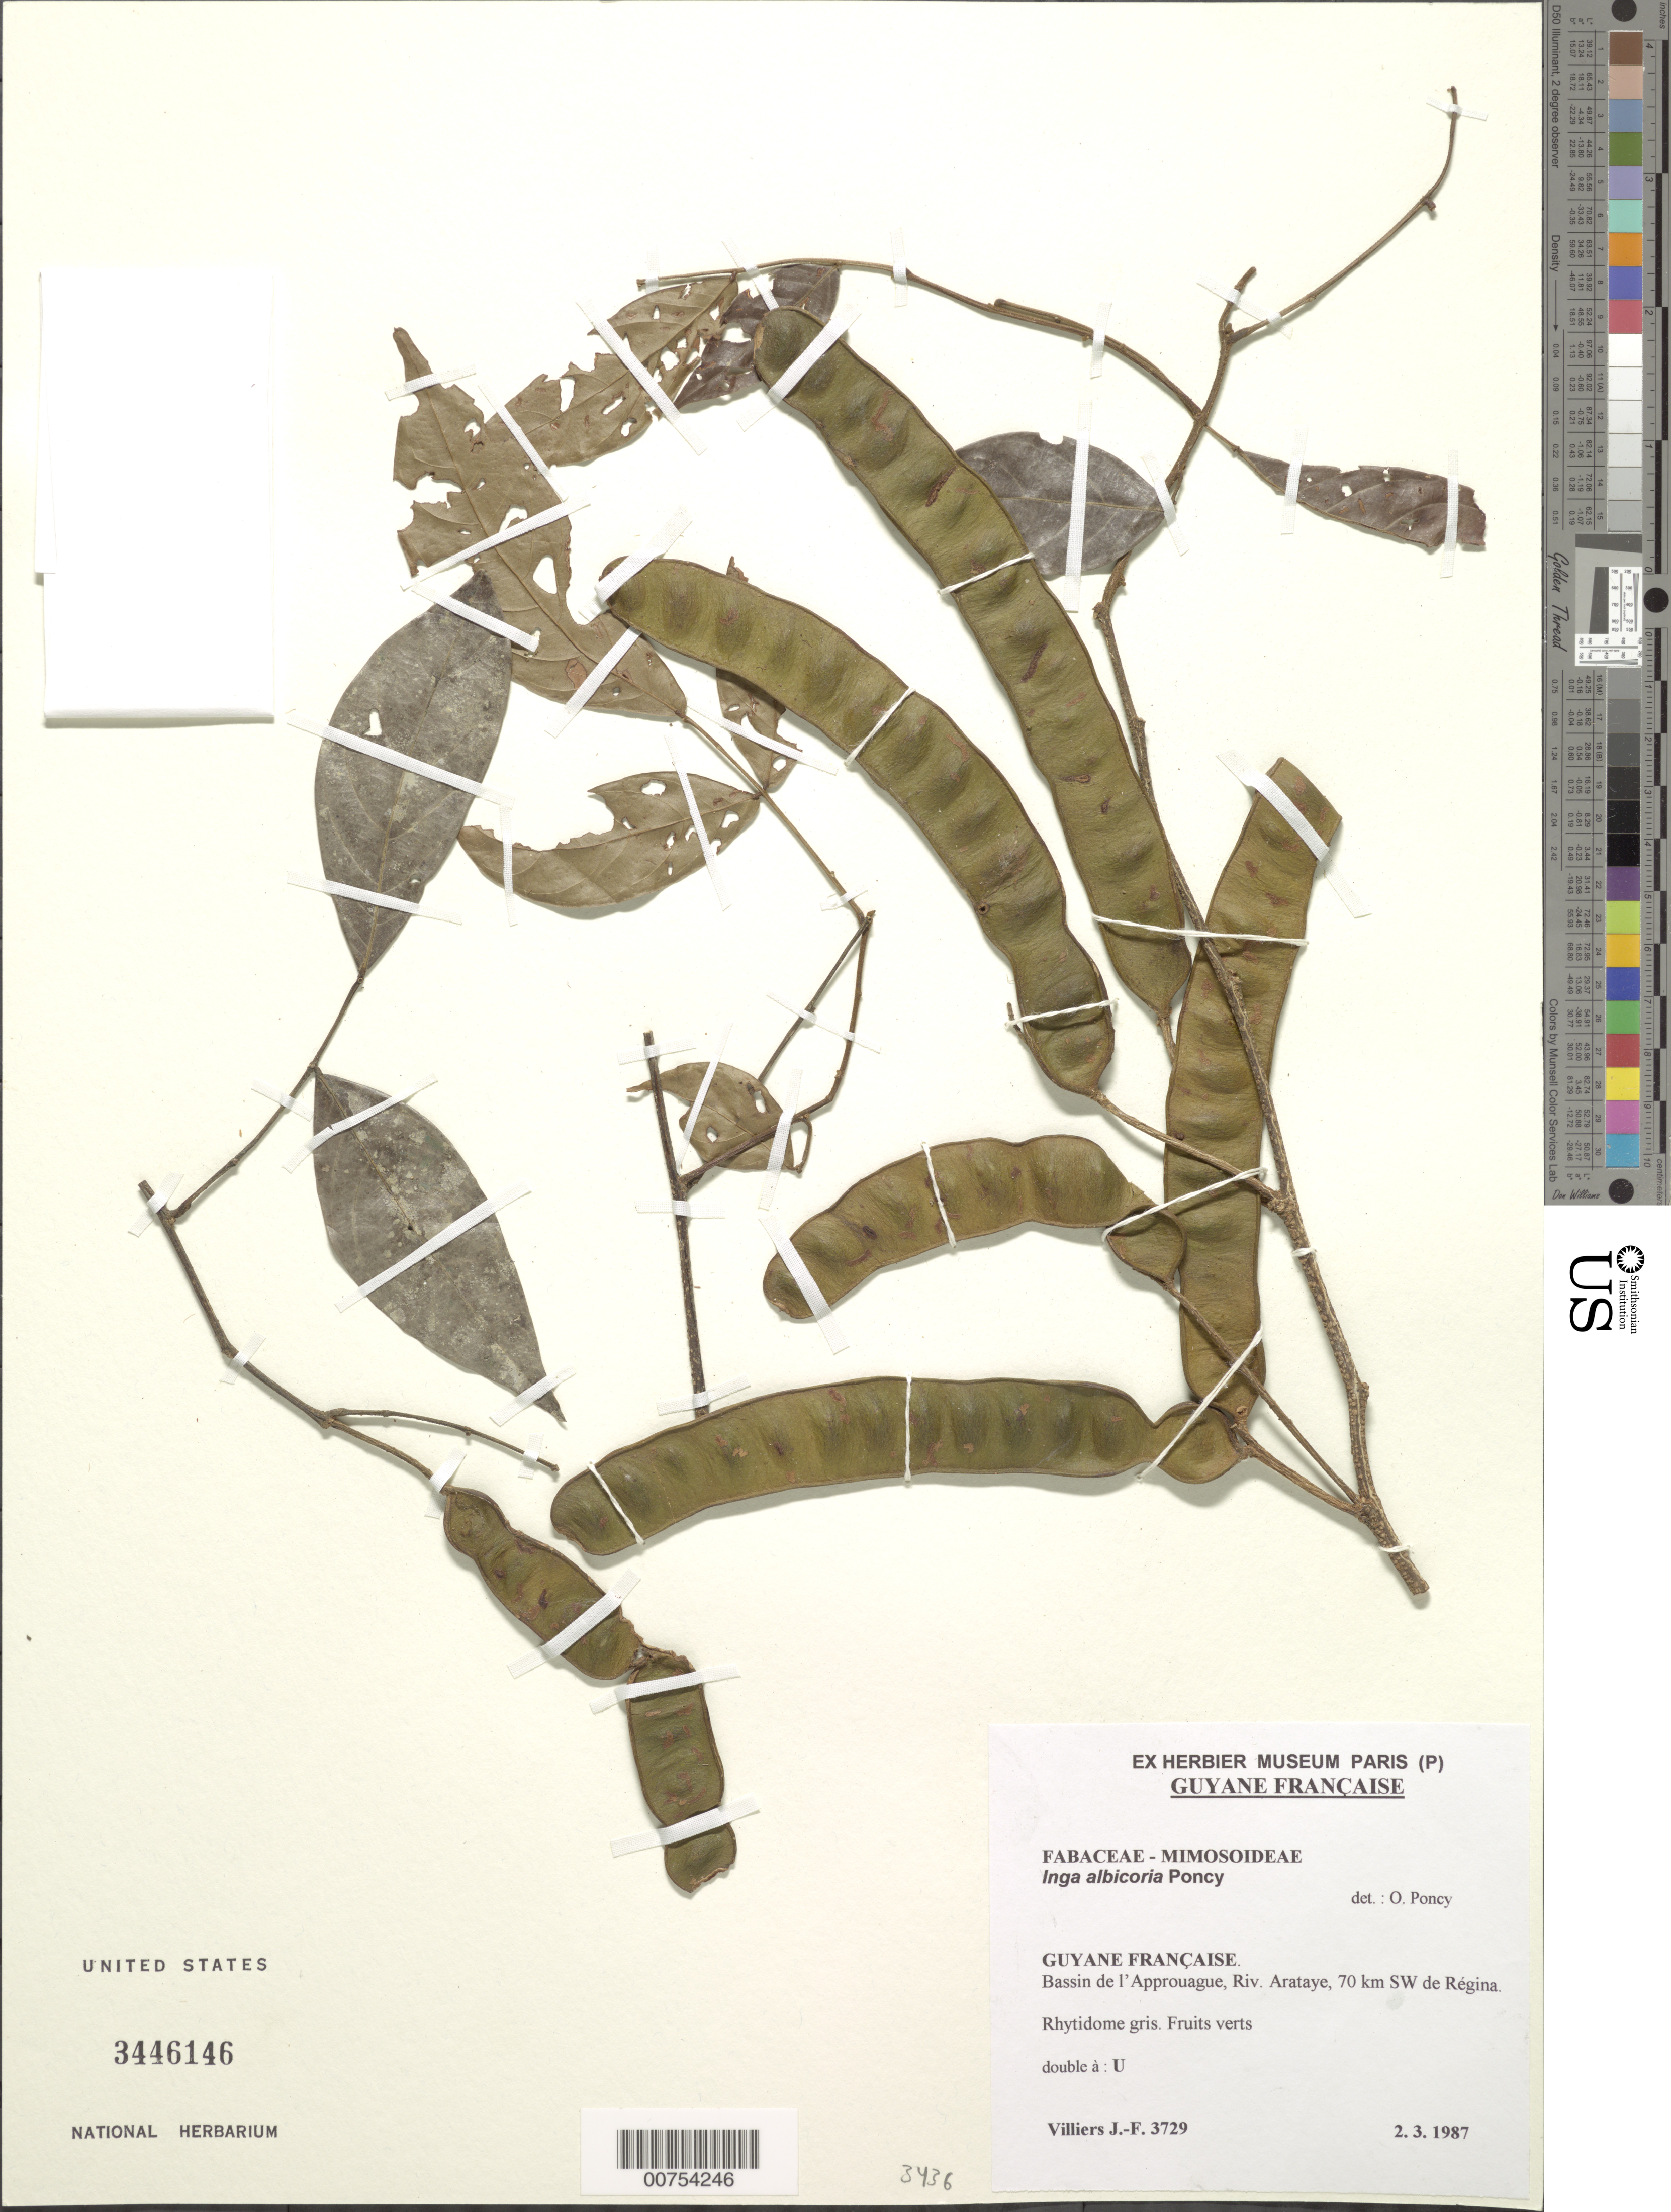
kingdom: Plantae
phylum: Tracheophyta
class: Magnoliopsida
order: Fabales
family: Fabaceae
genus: Inga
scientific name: Inga albicoria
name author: Poncy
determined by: Poncy, O.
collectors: J. Villiers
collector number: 3729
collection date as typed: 2-Mar-87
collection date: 1987-03-02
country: French Guiana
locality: Bassin de l'Approuague, riv. Arataye, 70 km SW de Regina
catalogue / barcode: US 3446146